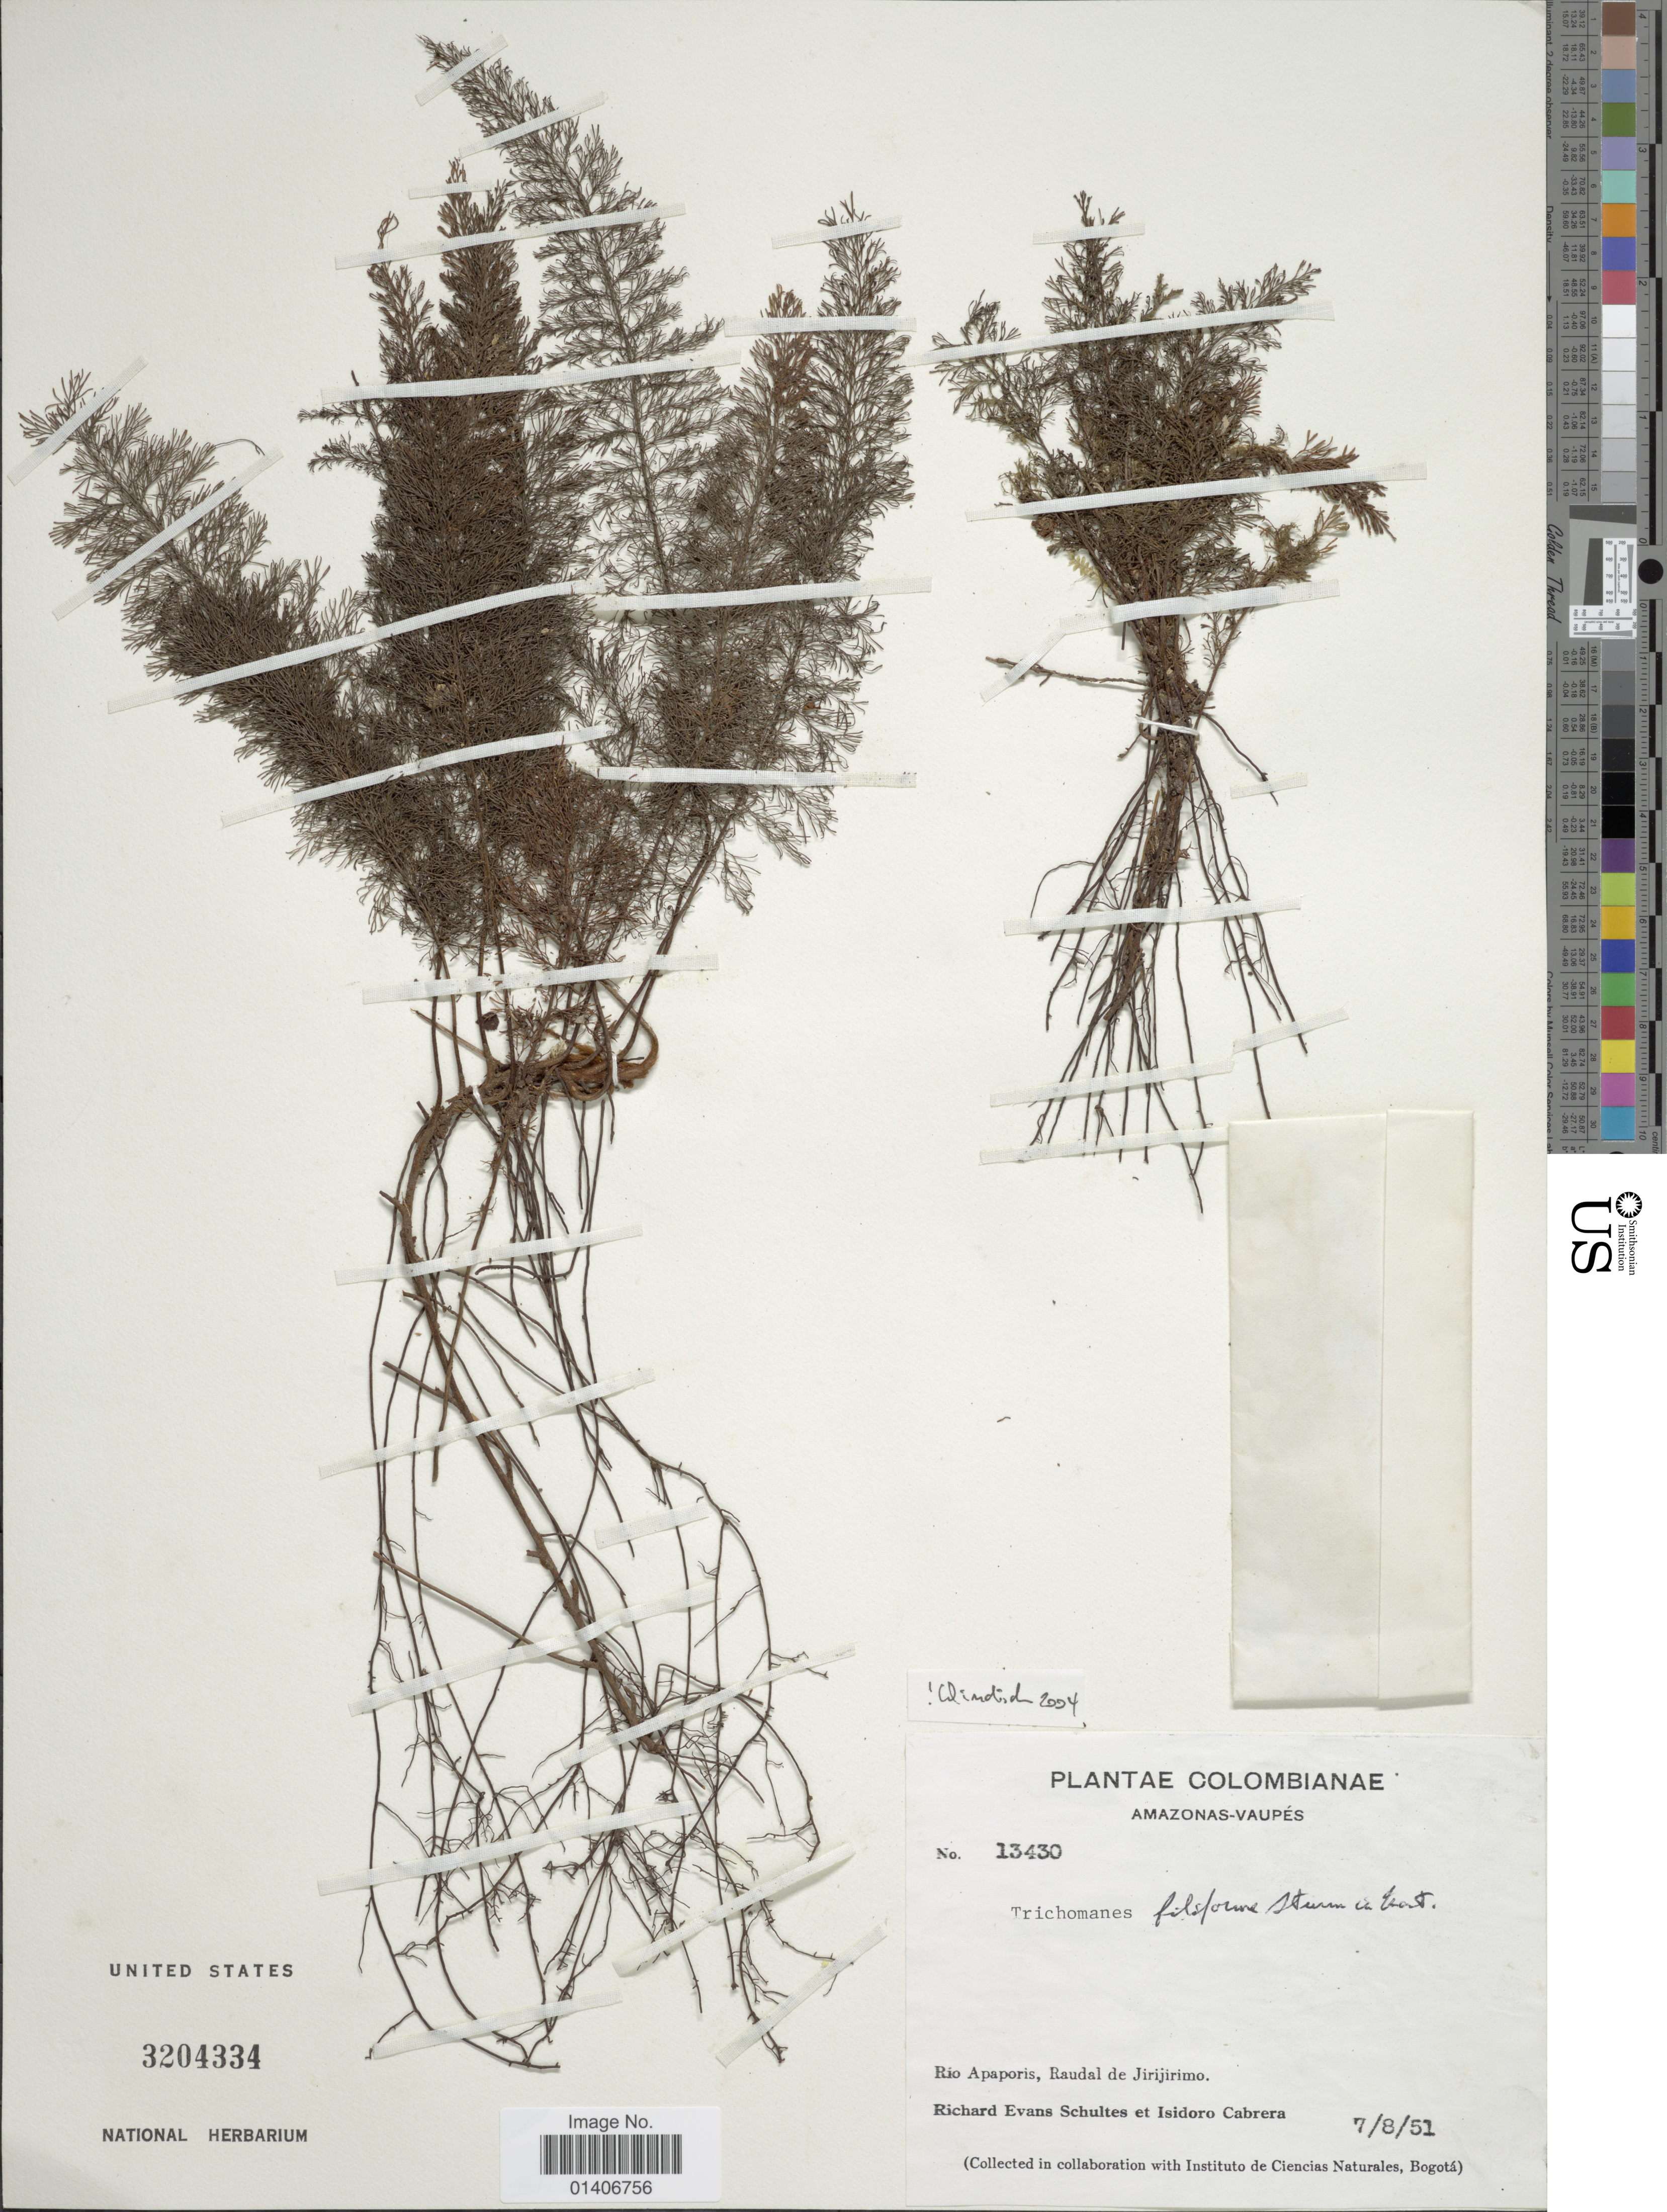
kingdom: Plantae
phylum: Tracheophyta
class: Polypodiopsida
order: Hymenophyllales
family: Hymenophyllaceae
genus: Abrodictyum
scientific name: Abrodictyum filiforme (Sturm) comb. ined., 2015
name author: (Sturm)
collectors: R. E. Schultes & I. Cabrera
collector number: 13430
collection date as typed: Transcribed d/m/y: 7/5/51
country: Colombia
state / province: Vaupés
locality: Amazona-Vaupes, Rio Apaporis, Raudal de Jirijirimo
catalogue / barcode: US 3204334